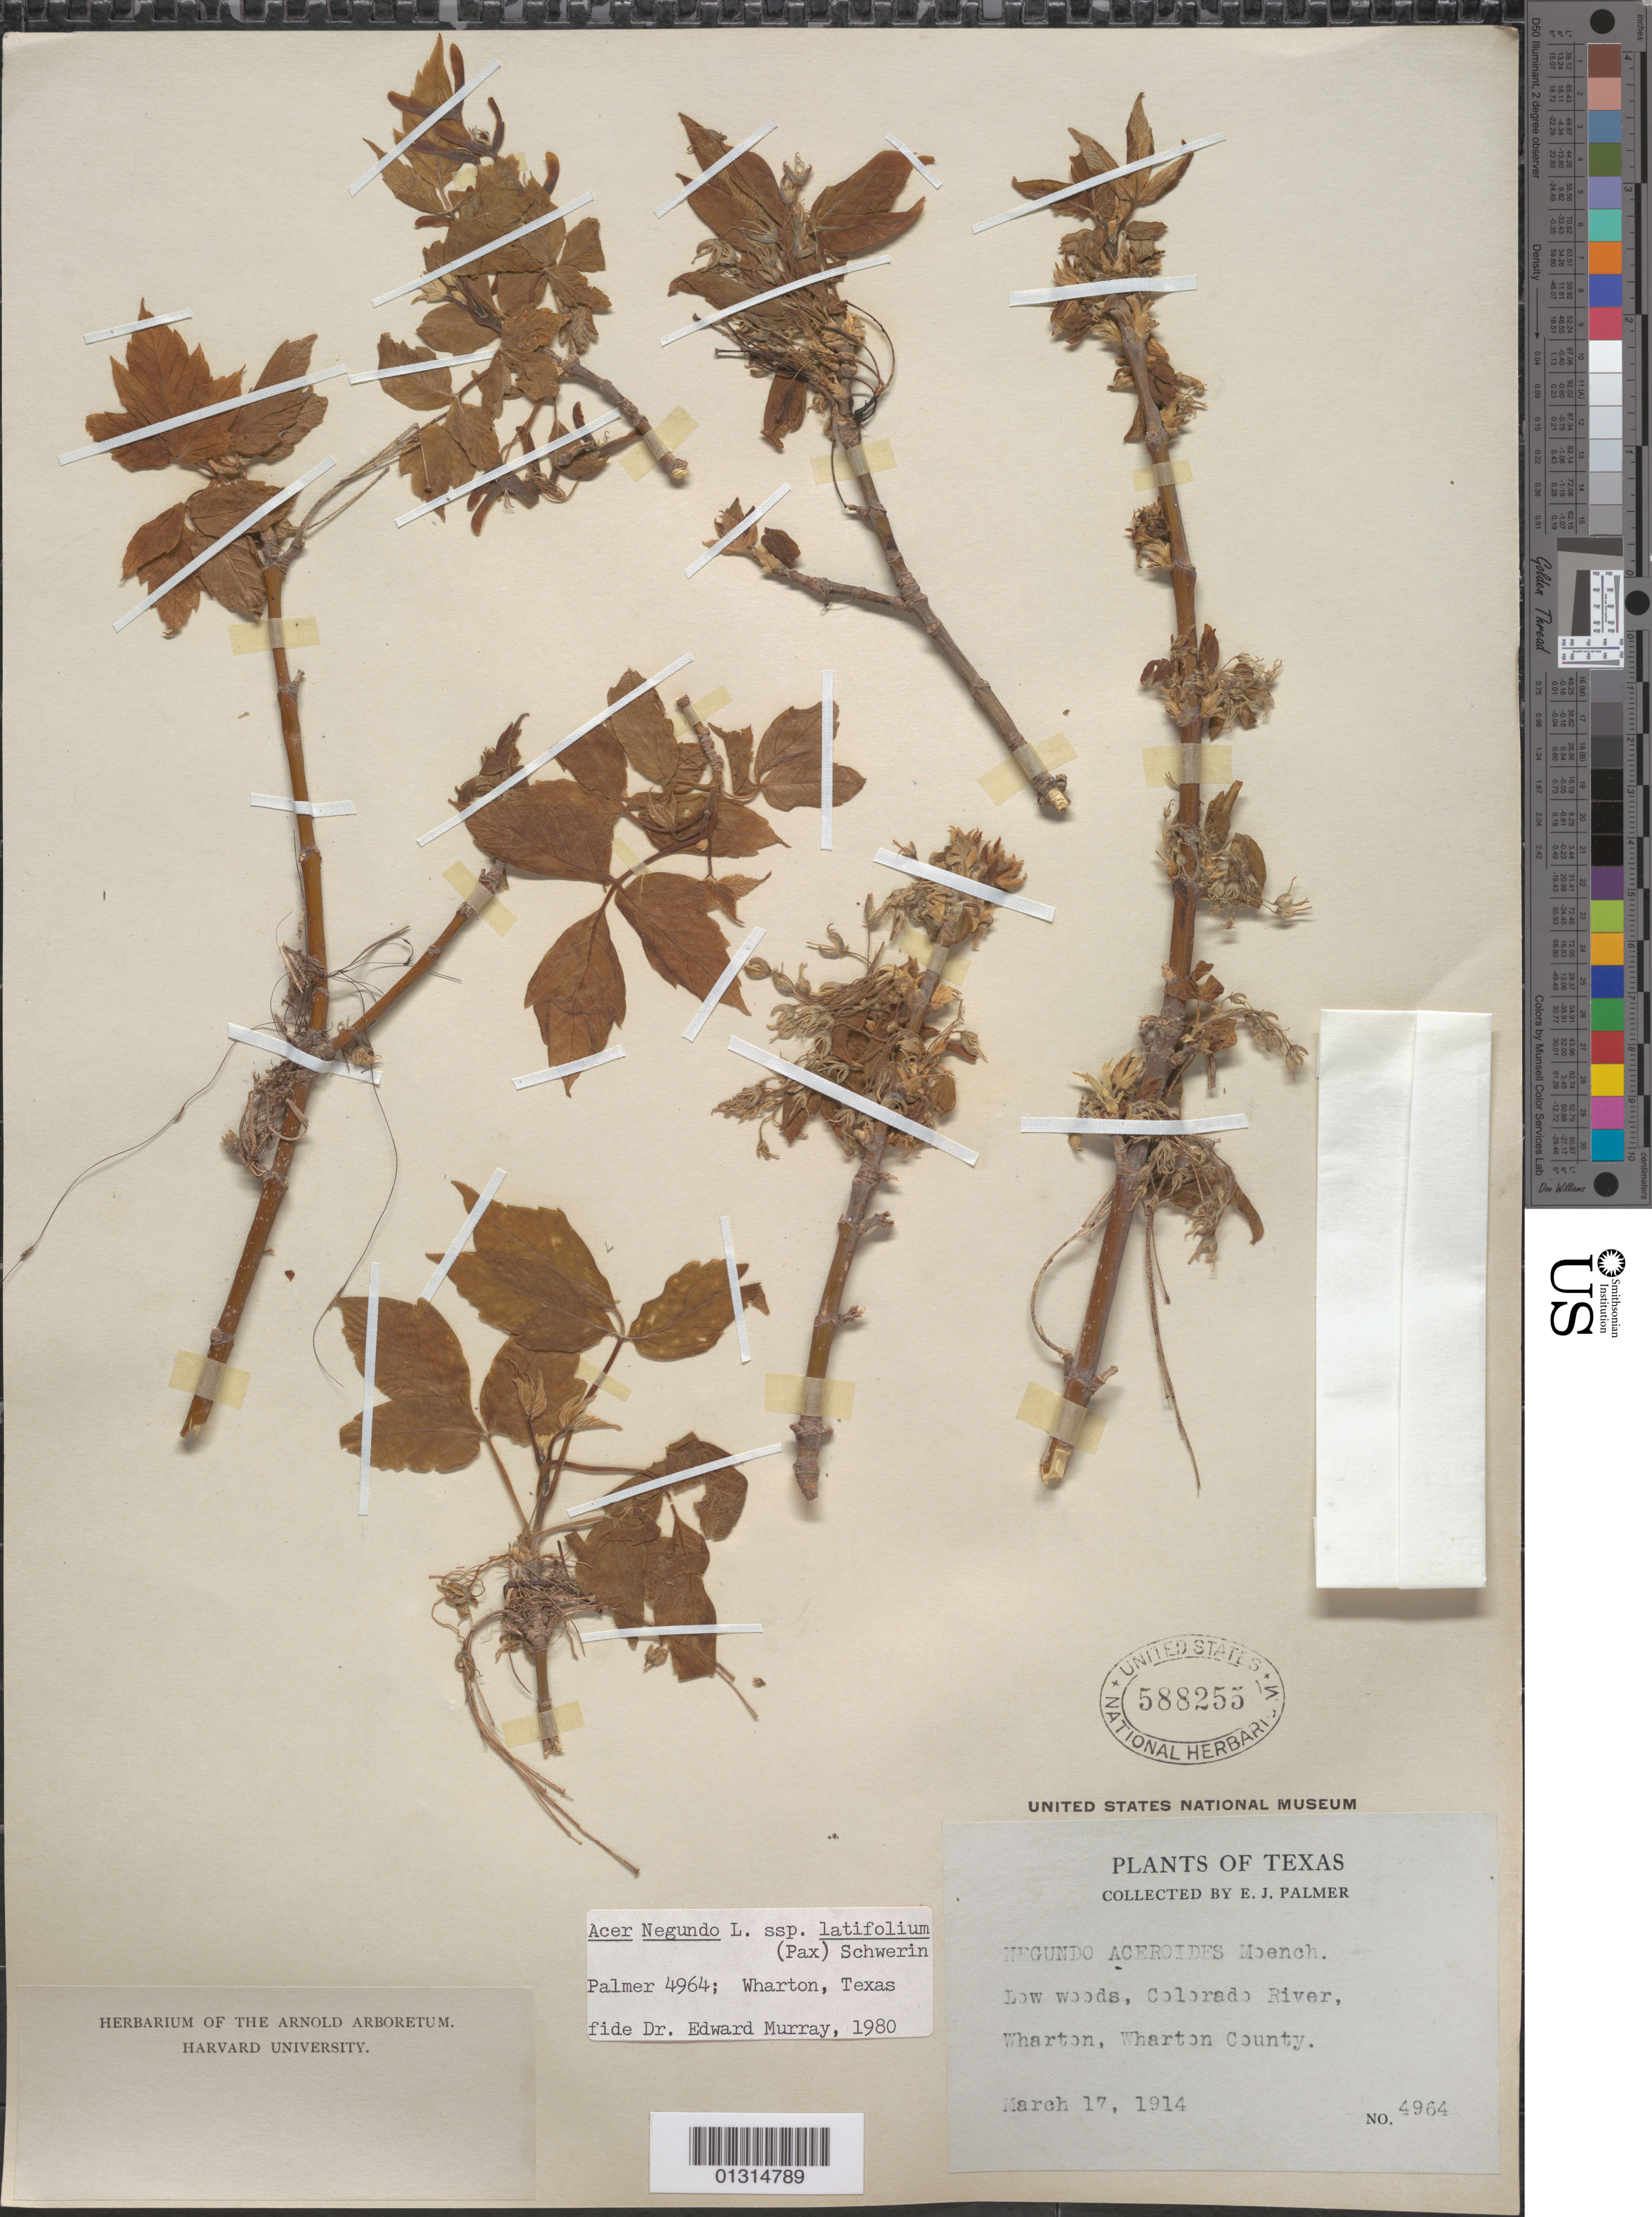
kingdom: Plantae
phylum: Tracheophyta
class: Magnoliopsida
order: Sapindales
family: Sapindaceae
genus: Acer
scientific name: Acer negundo subsp. latifolium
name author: (Pax) Schwer.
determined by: Murray, Edward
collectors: E. J. Palmer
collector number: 4964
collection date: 1914-03-17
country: United States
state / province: Texas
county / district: Wharton County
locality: Wharton County, Colorado River, Wharton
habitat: Low woods.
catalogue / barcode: US 588255